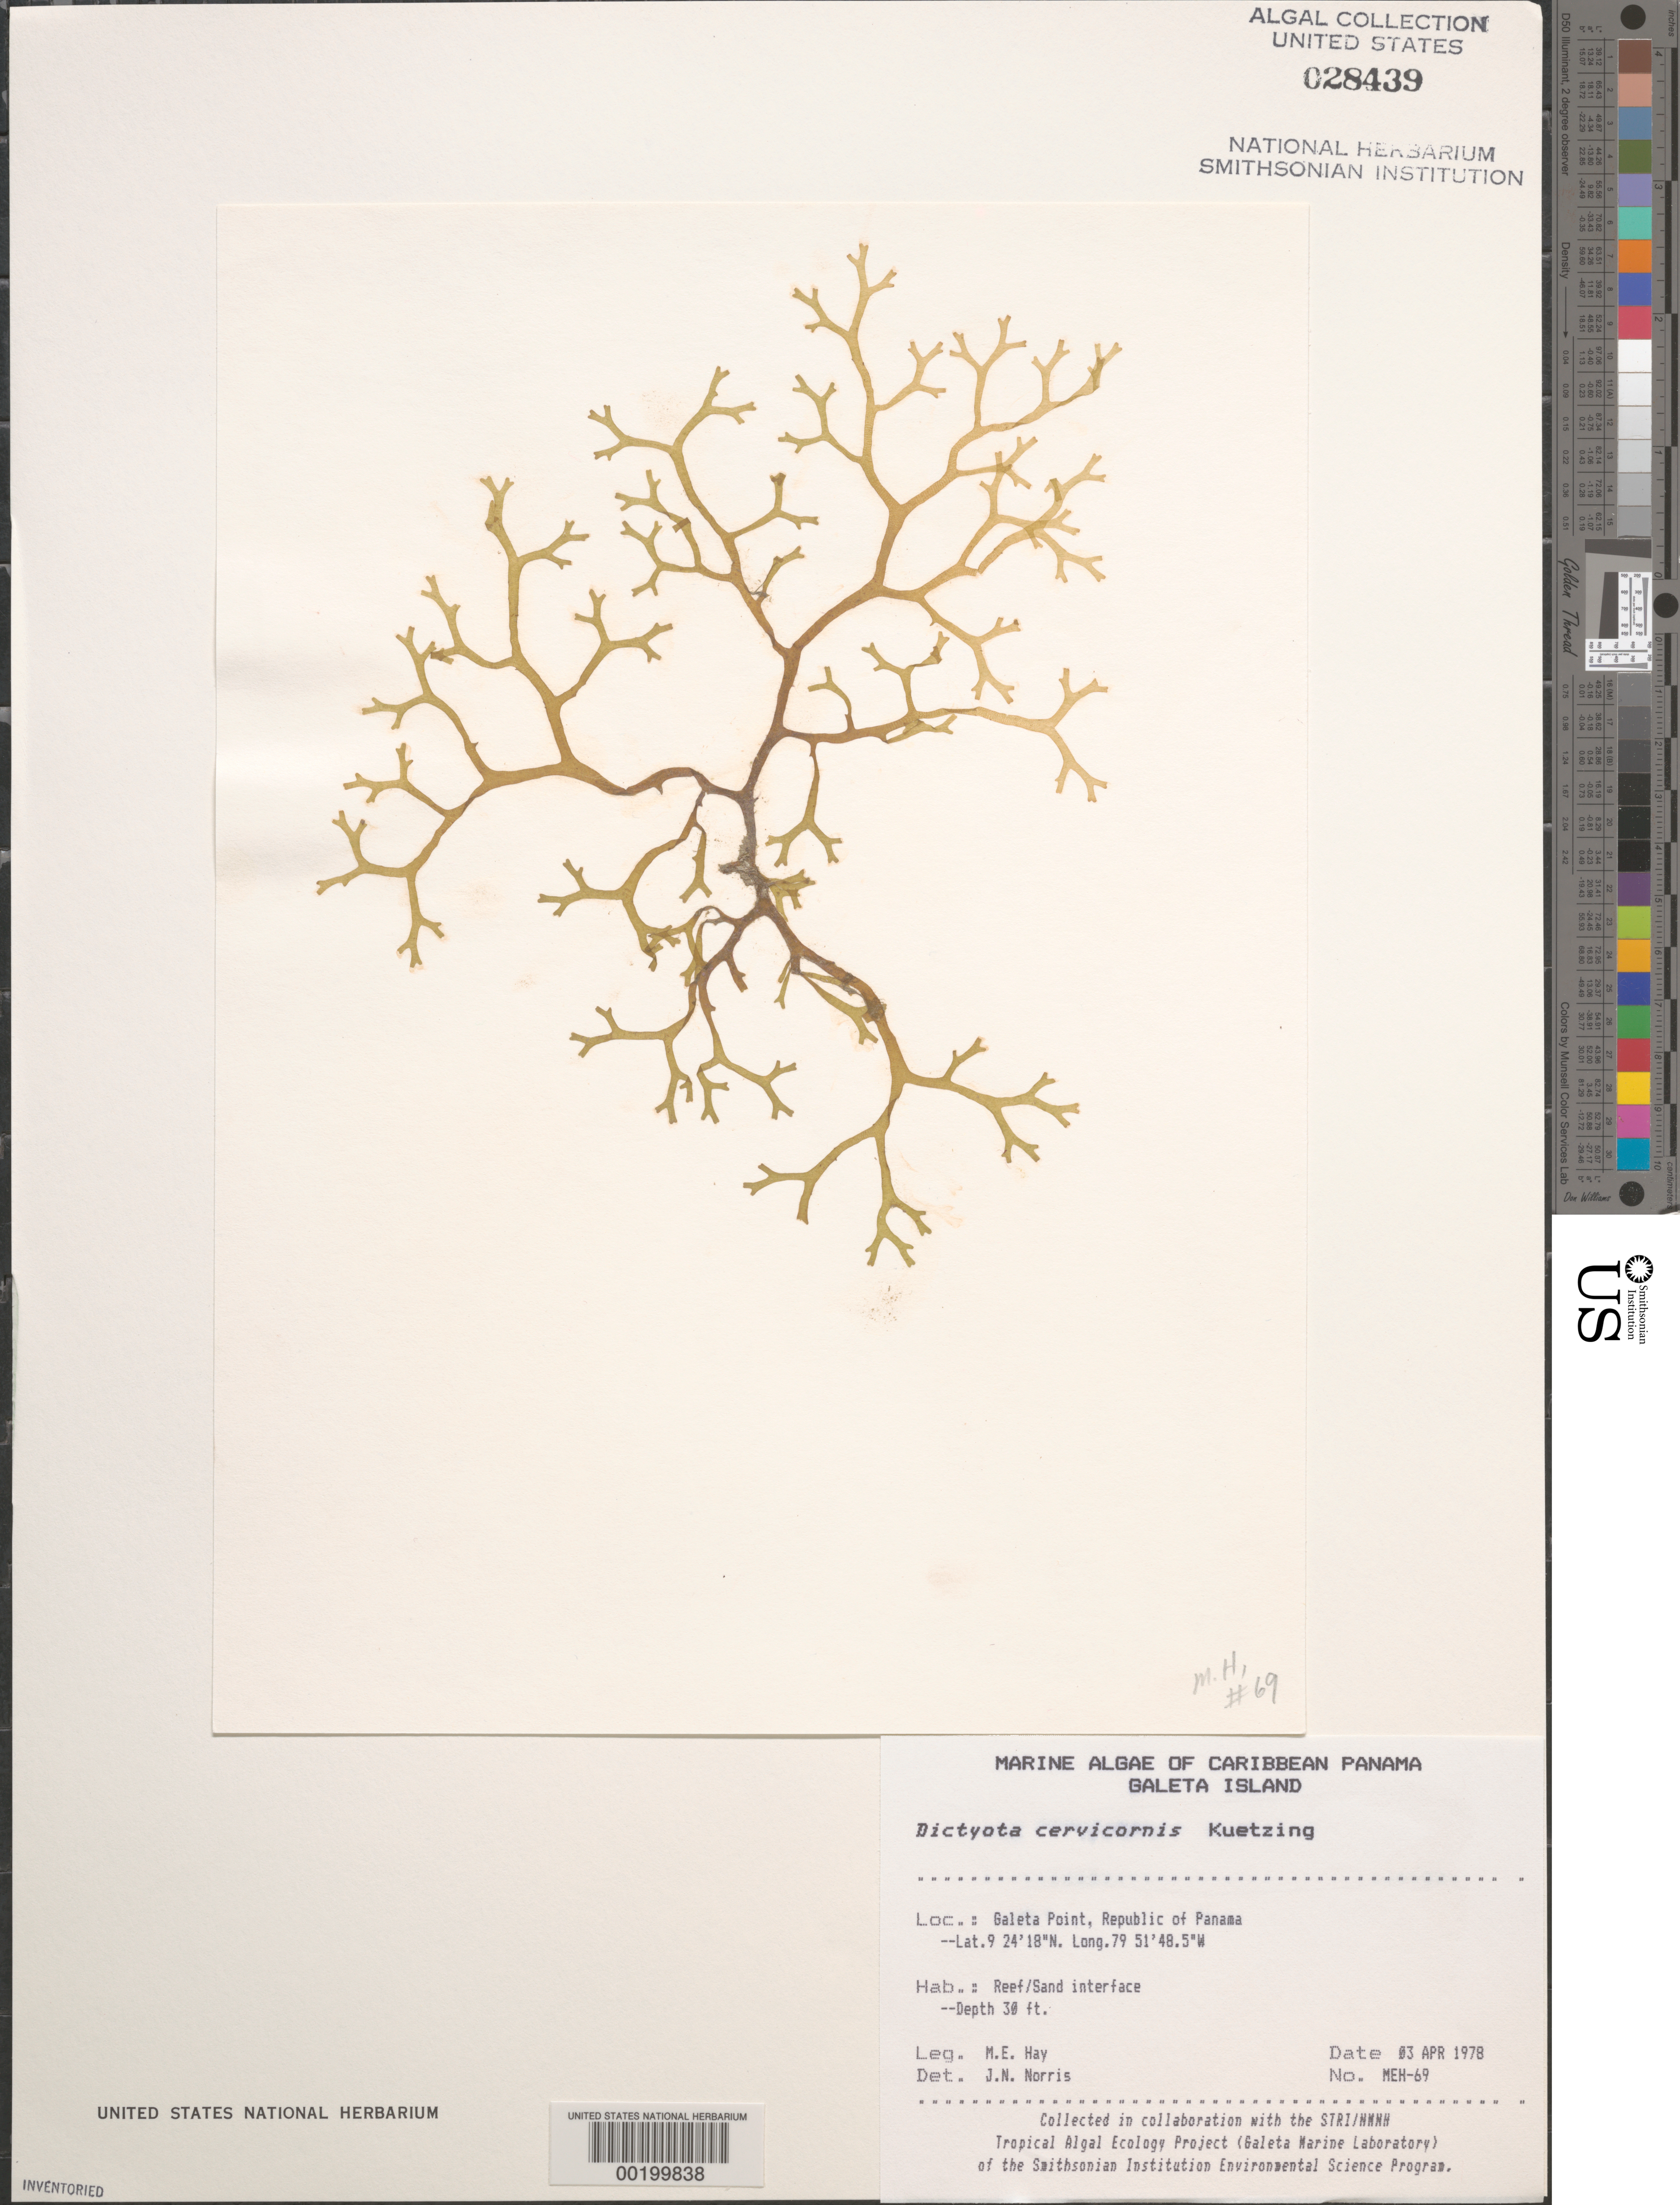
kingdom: Chromista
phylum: Ochrophyta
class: Phaeophyceae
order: Dictyotales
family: Dictyotaceae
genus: Dictyota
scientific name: Dictyota cervicornis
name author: Kütz.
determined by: Norris, James N.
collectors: M. E. Hay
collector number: MEH-69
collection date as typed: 03 Apr 1978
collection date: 1978-04-03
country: Panama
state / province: Colón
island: Galeta Island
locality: Galeta Point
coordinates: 9 24' 18" N, 79 51' 48.5" W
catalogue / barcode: US 28439